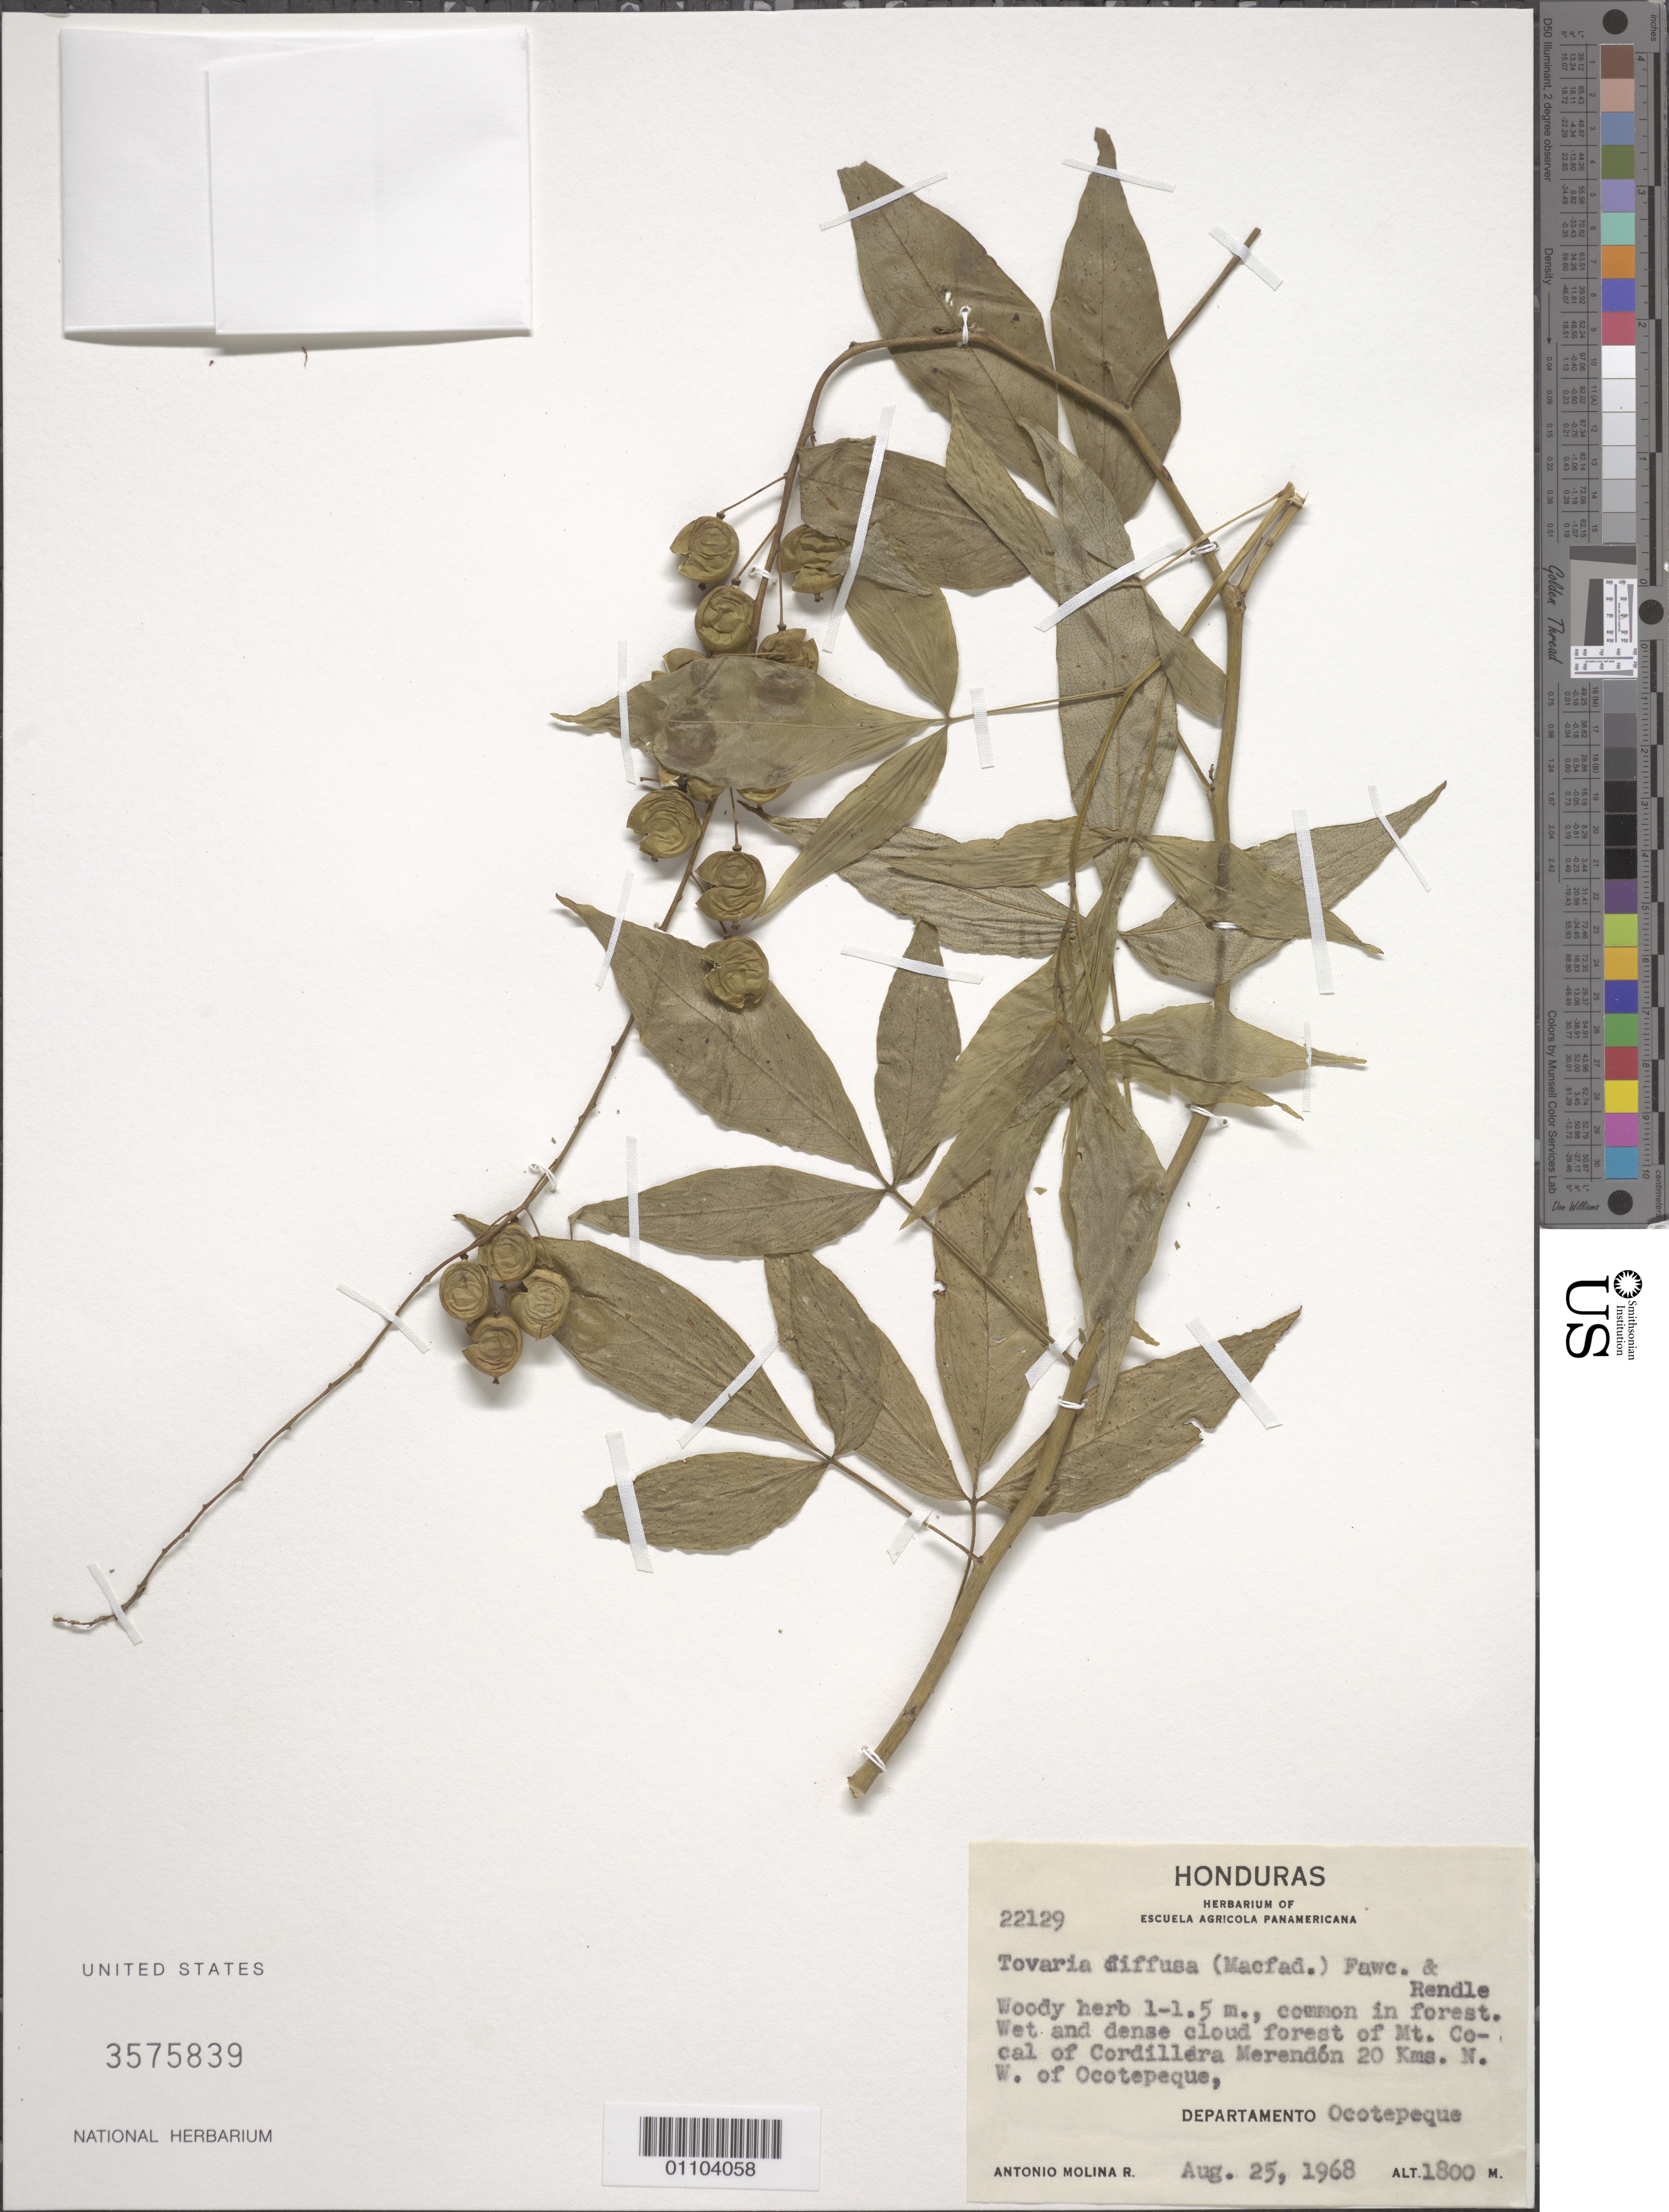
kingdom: Plantae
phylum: Tracheophyta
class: Magnoliopsida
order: Brassicales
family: Tovariaceae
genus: Tovaria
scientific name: Tovaria diffusa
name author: (Macfad.) Fawc. & Rendle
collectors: A. Molina R.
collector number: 22129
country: Honduras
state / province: Ocotepeque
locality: Mt. Cocal of Cordillera Merendon, NW of Ocotepeque.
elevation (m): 1800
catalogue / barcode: US 3575839